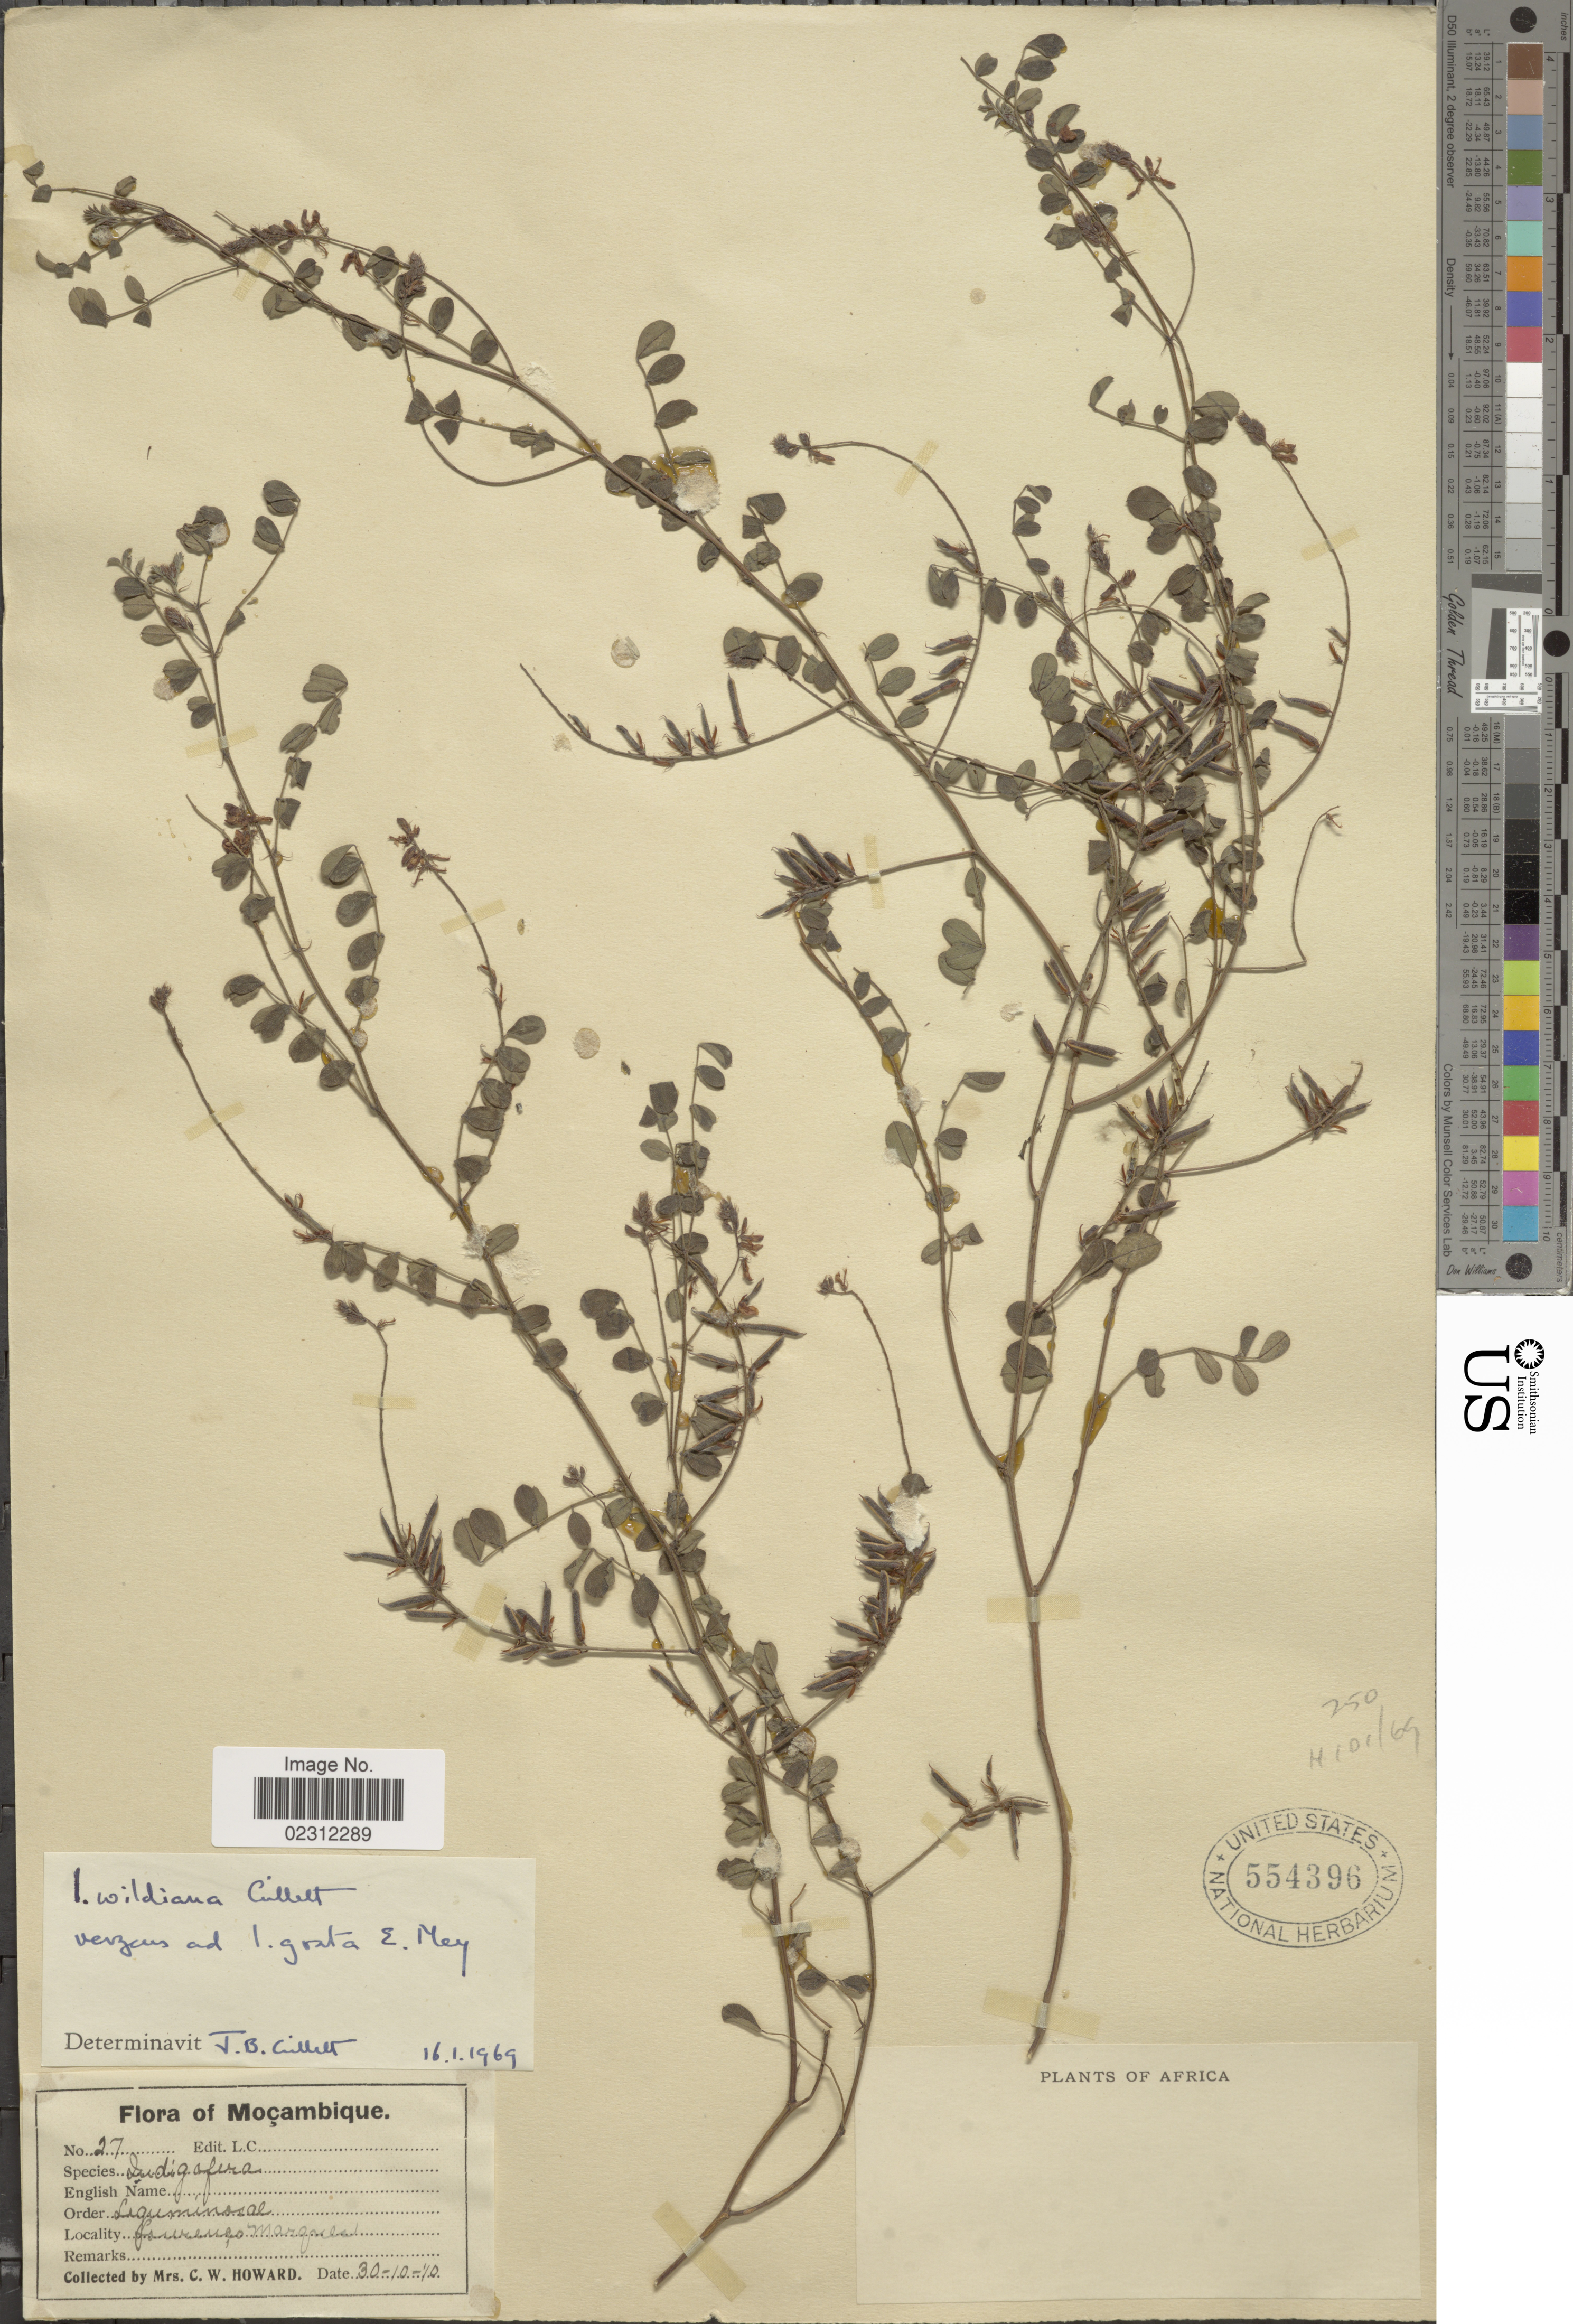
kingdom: Plantae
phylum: Tracheophyta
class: Magnoliopsida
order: Fabales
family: Fabaceae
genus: Indigofera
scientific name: Indigofera wildiana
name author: J.B. Gillett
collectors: C. W. Howard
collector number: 27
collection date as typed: Transcribed d/m/y: 30/10/10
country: Mozambique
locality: Mocambique, Lourenço Marques.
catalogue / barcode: US 554396